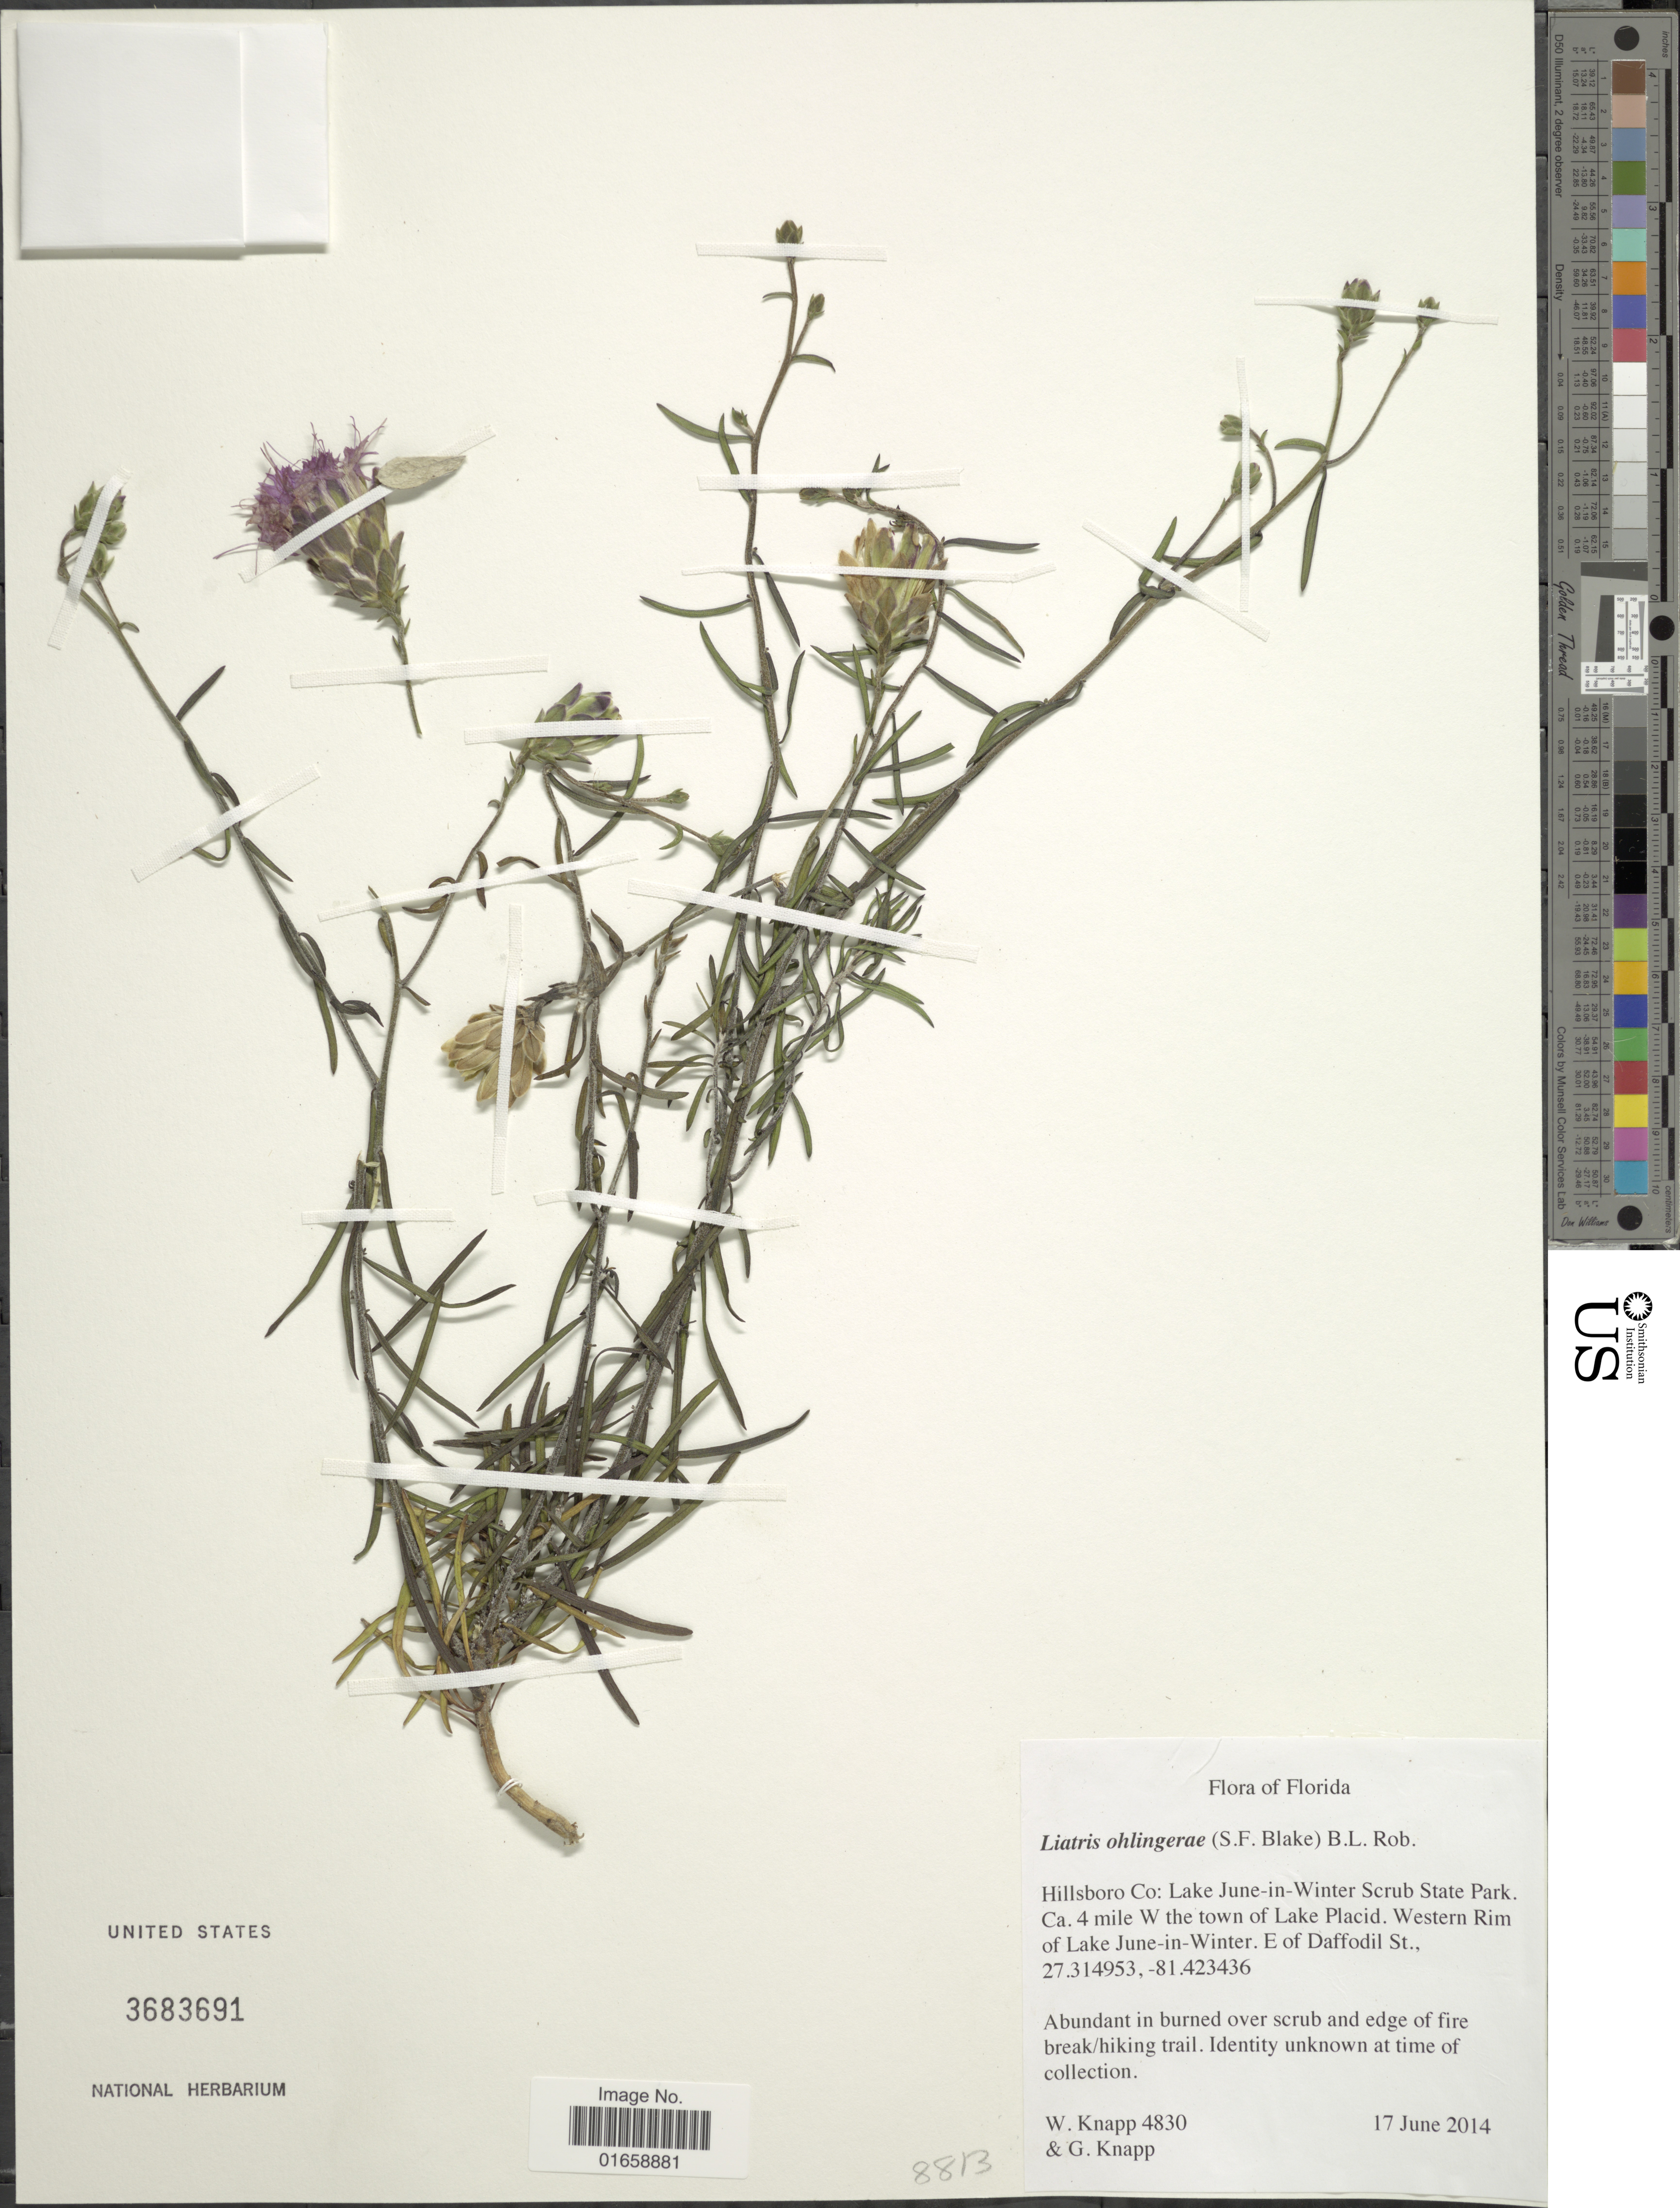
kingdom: Plantae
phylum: Tracheophyta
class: Magnoliopsida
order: Asterales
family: Asteraceae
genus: Liatris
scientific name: Liatris ohlingerae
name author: (S.F. Blake) B.L. Rob.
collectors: W. Knapp & G. Knapp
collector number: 4830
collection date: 2014-06-17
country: United States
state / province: Florida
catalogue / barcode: US 3683691